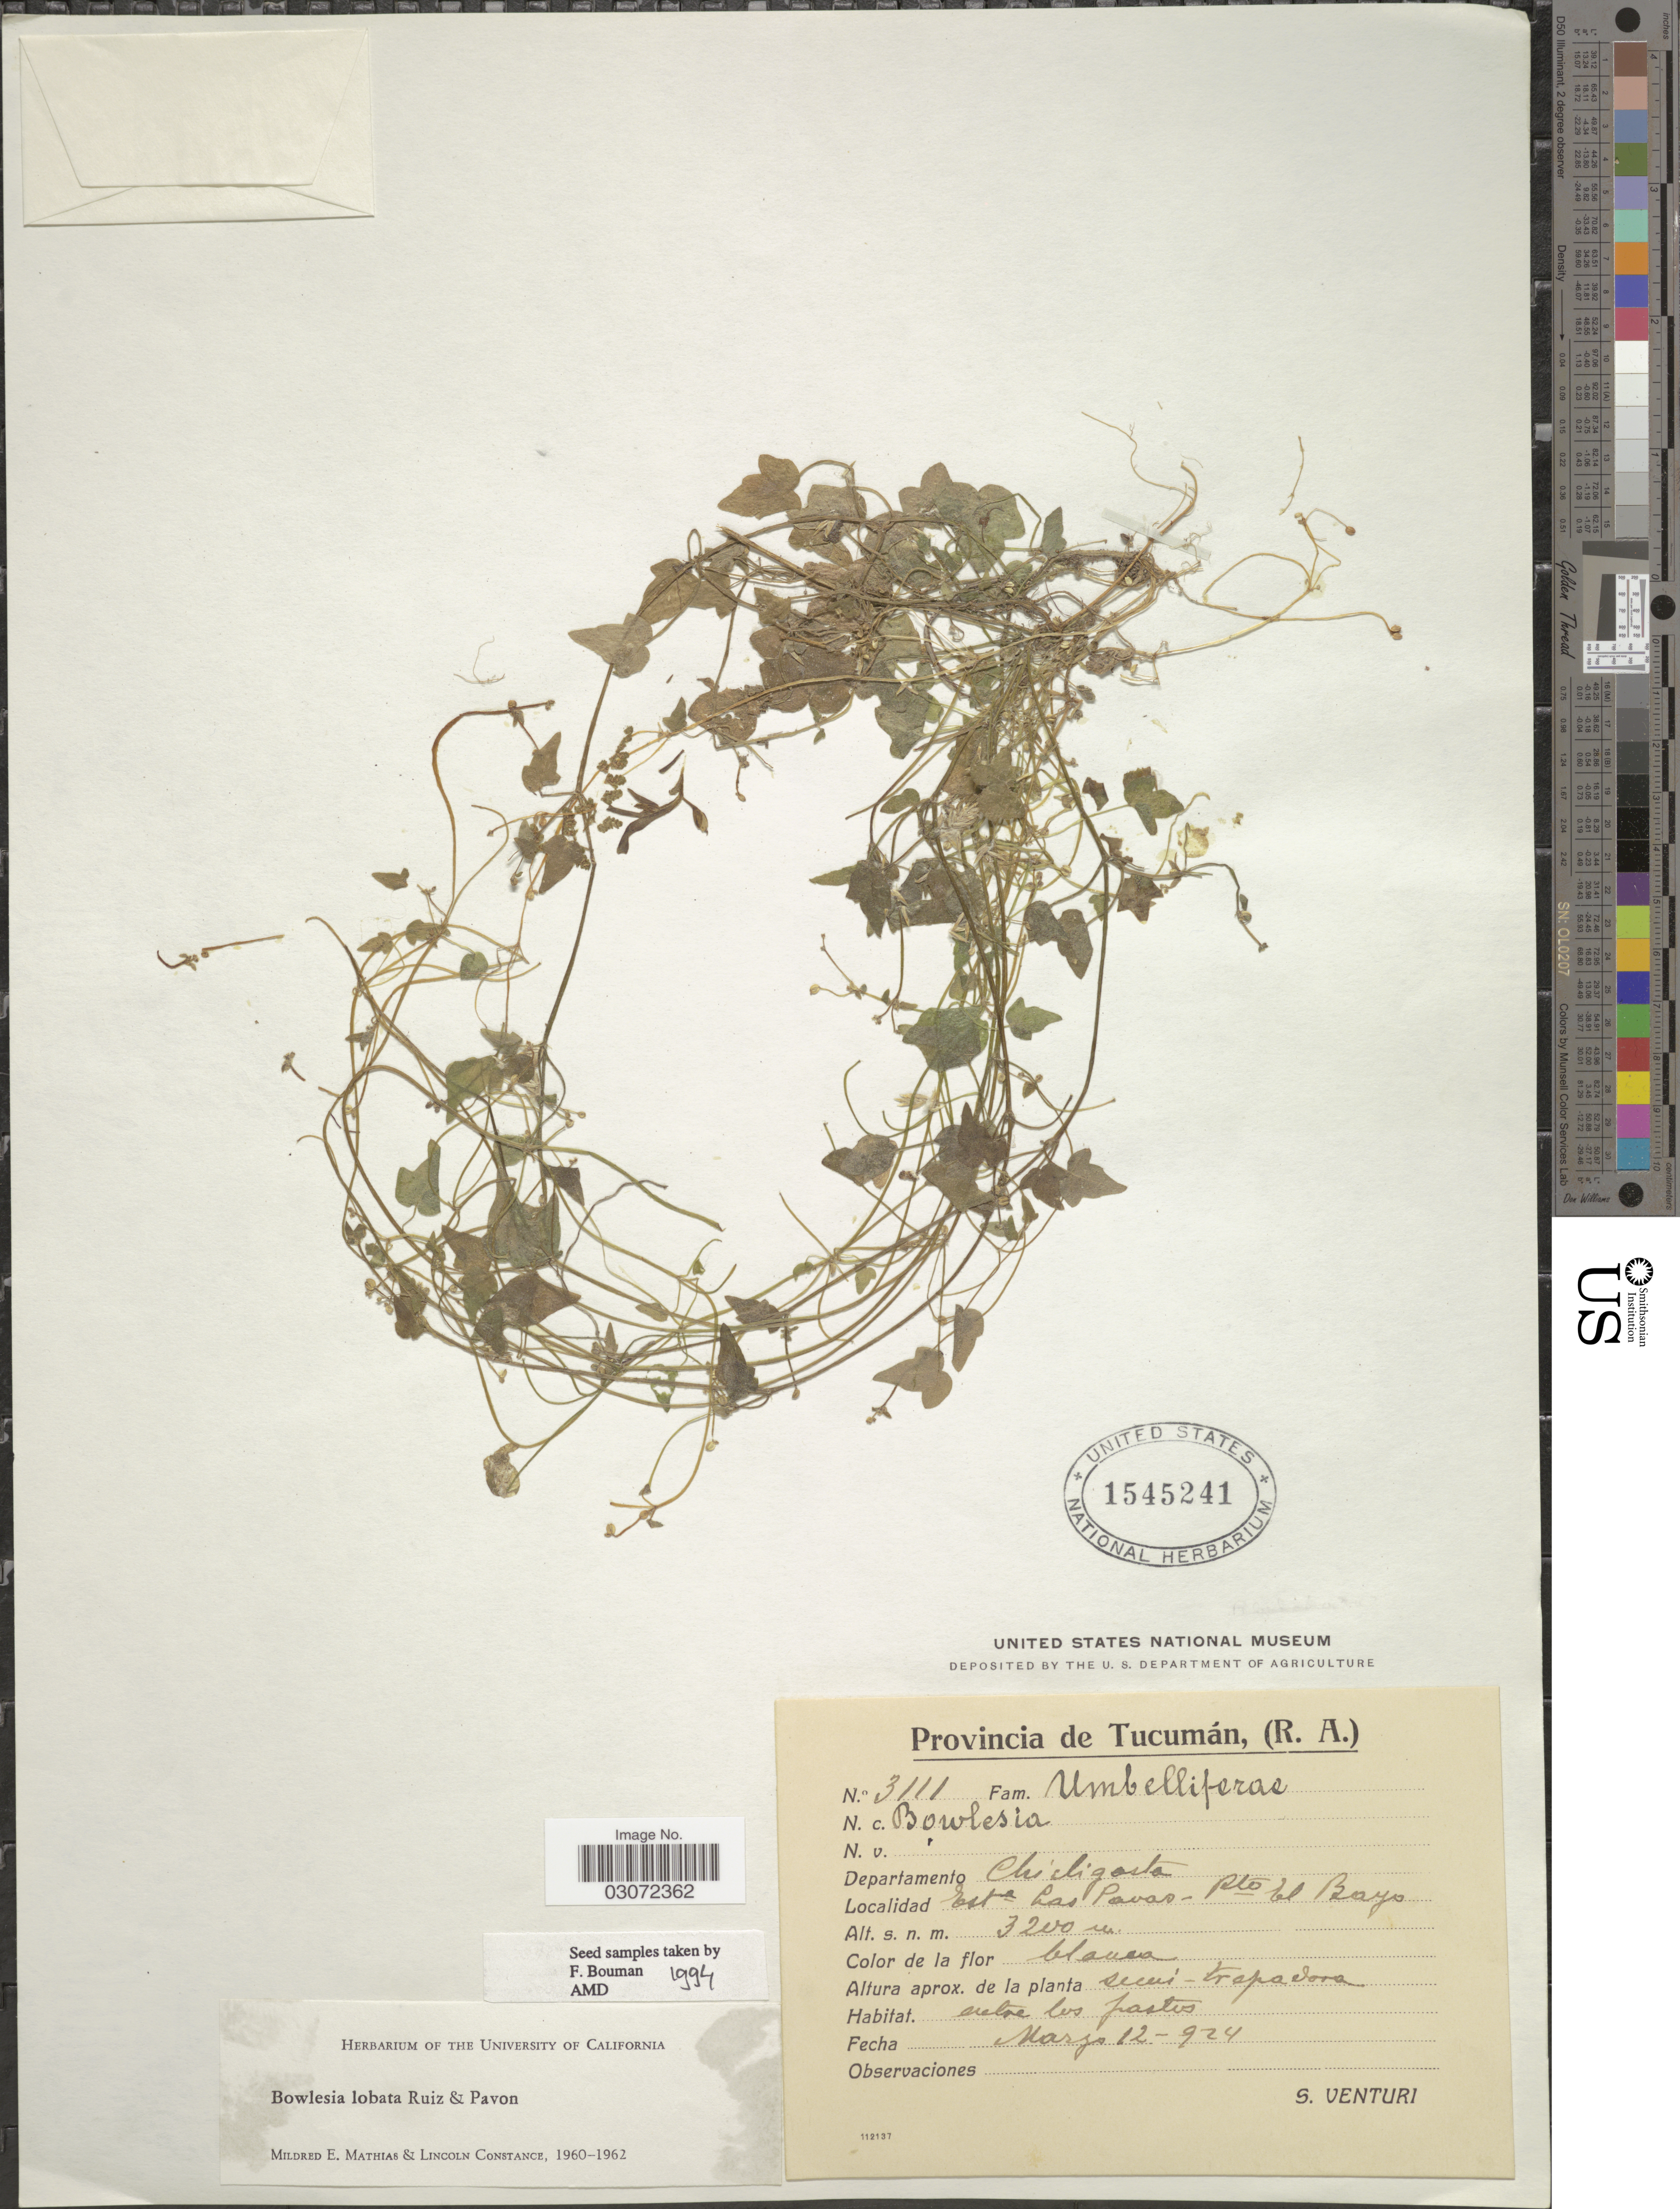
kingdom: Plantae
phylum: Tracheophyta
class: Magnoliopsida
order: Apiales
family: Apiaceae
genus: Bowlesia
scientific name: Bowlesia lobata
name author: Ruiz & Pav.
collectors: S. Venturi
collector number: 3111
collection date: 1924-03-12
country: Argentina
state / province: Tucuman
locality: Departamento Chicligasta, Esta Las Pavas- Pto El Bayo.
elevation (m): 3200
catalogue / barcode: US 1545241